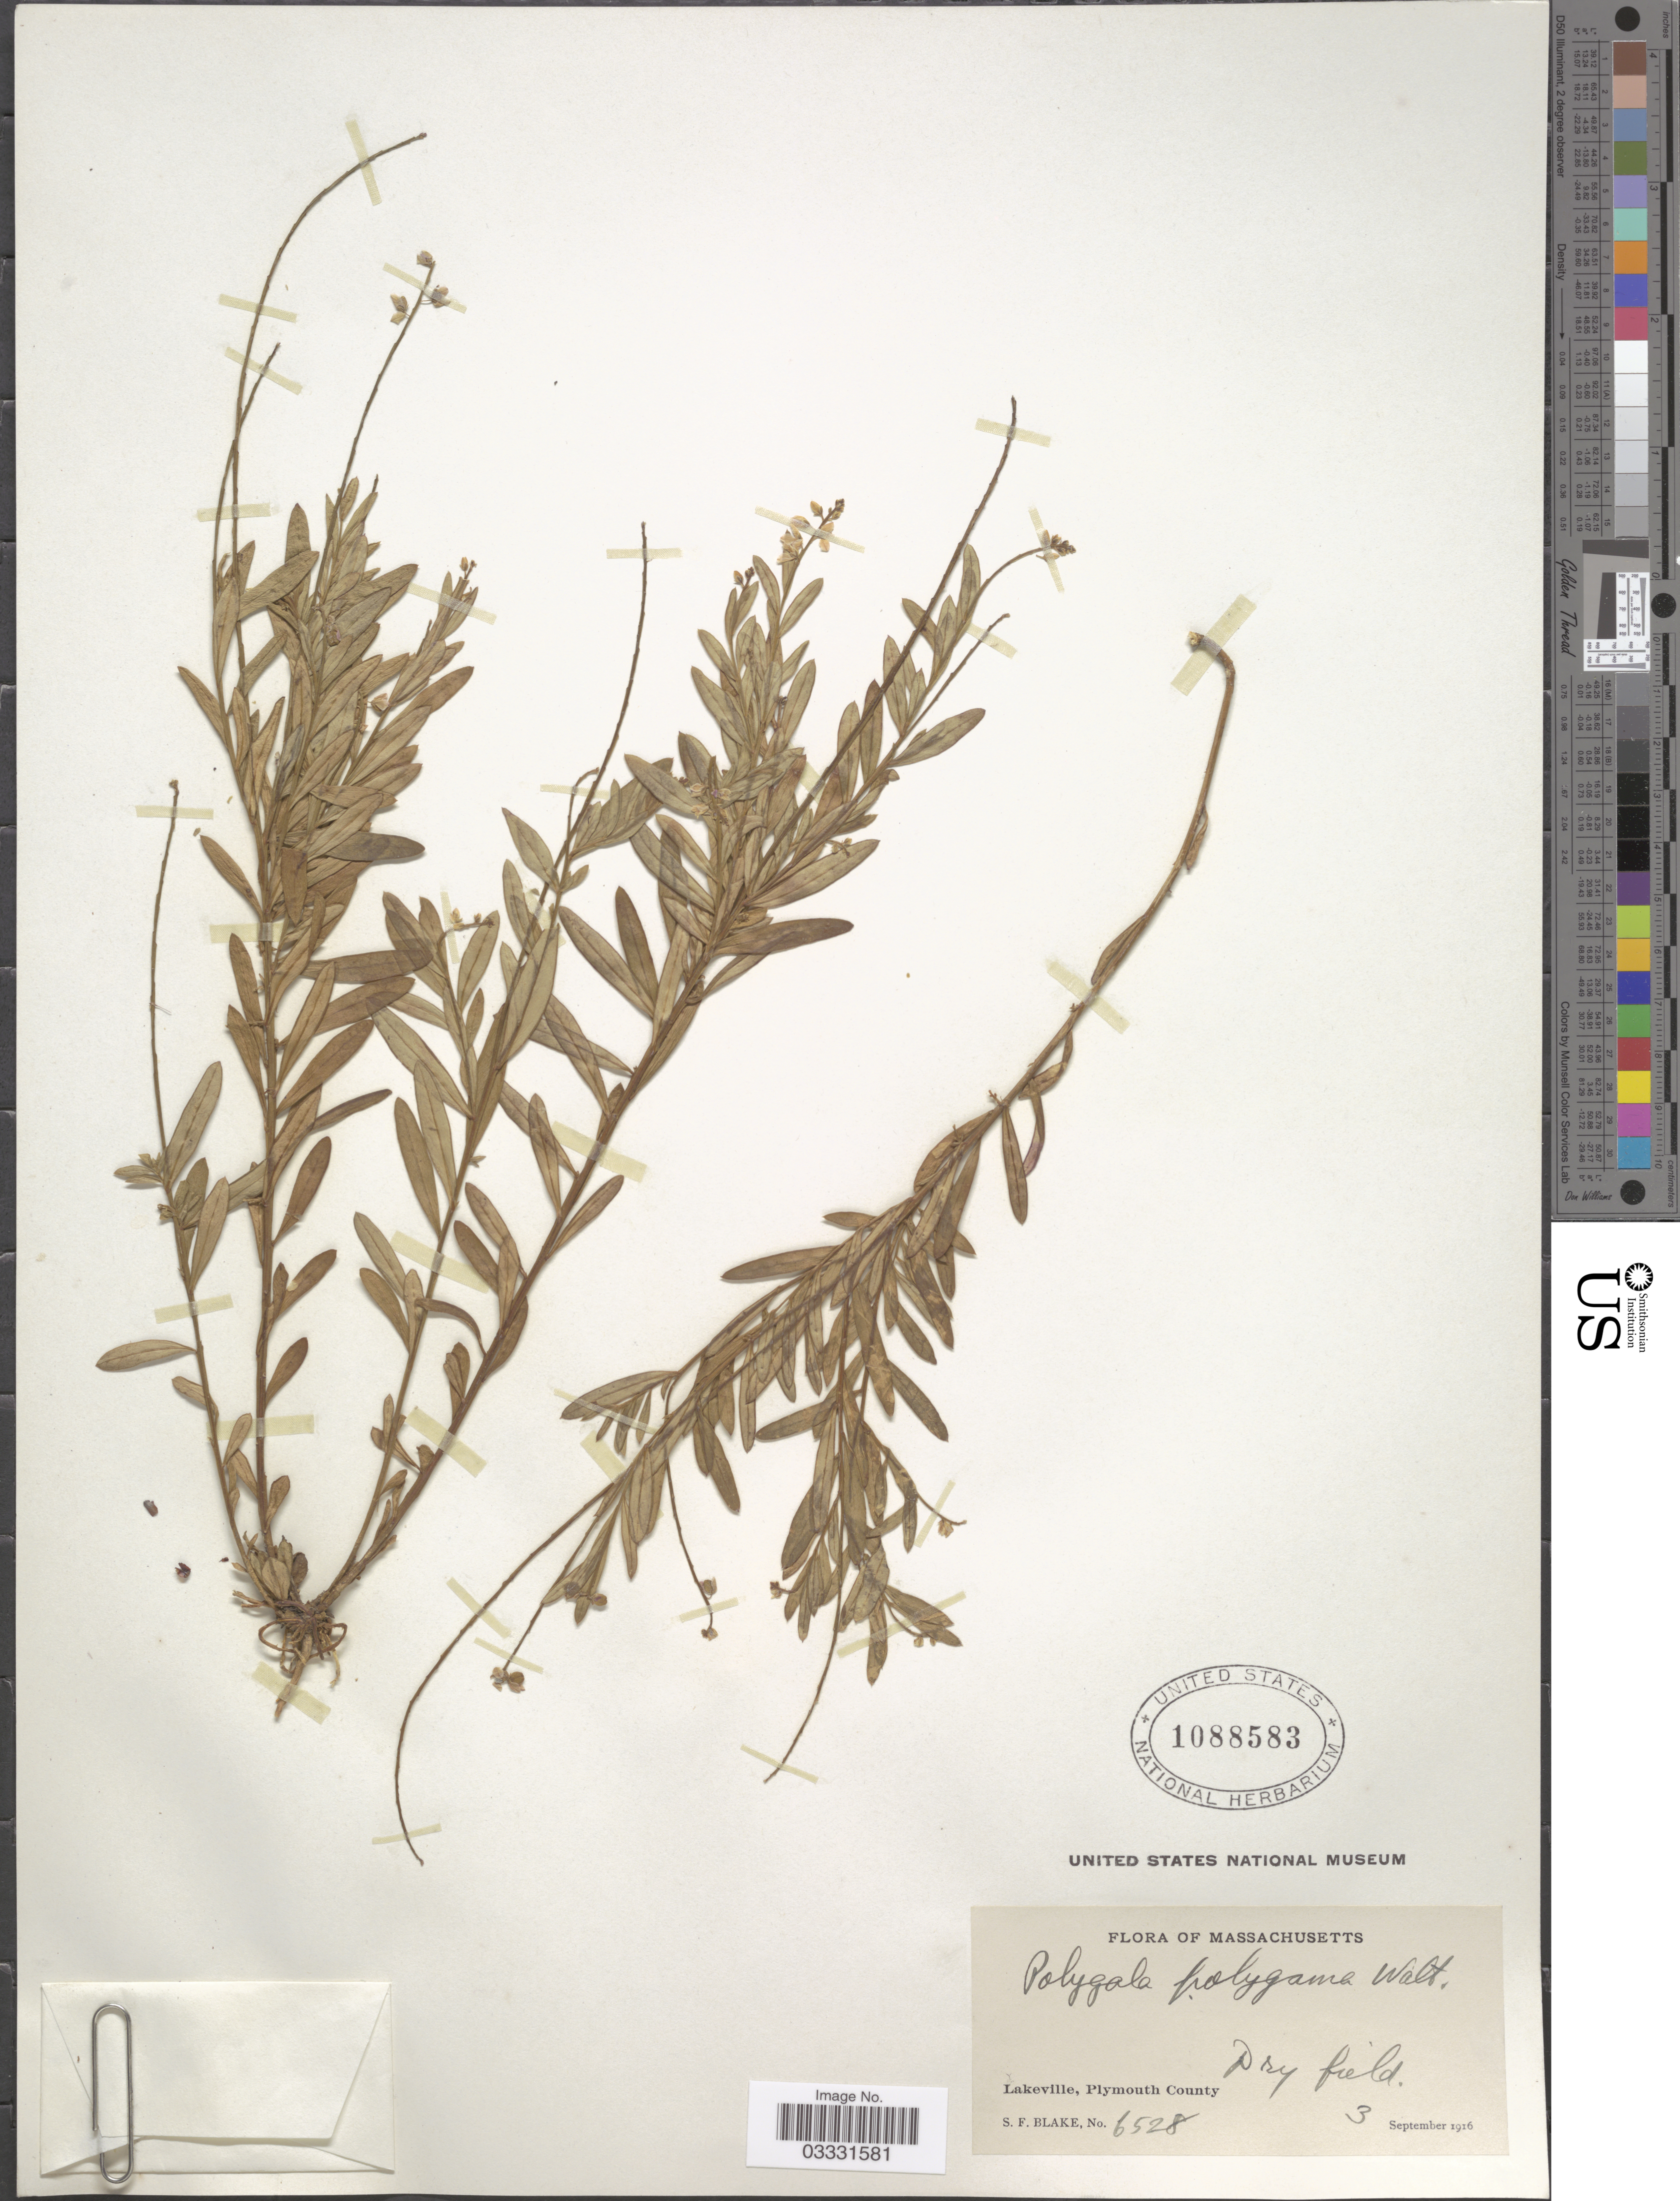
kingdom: Plantae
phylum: Tracheophyta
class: Magnoliopsida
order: Fabales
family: Polygalaceae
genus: Polygala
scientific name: Polygala polygama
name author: Walter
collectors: S. Blake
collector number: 6528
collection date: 1916-09-03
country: United States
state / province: Massachusetts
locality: Lakeville, Plymouth County.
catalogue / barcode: US 1088583